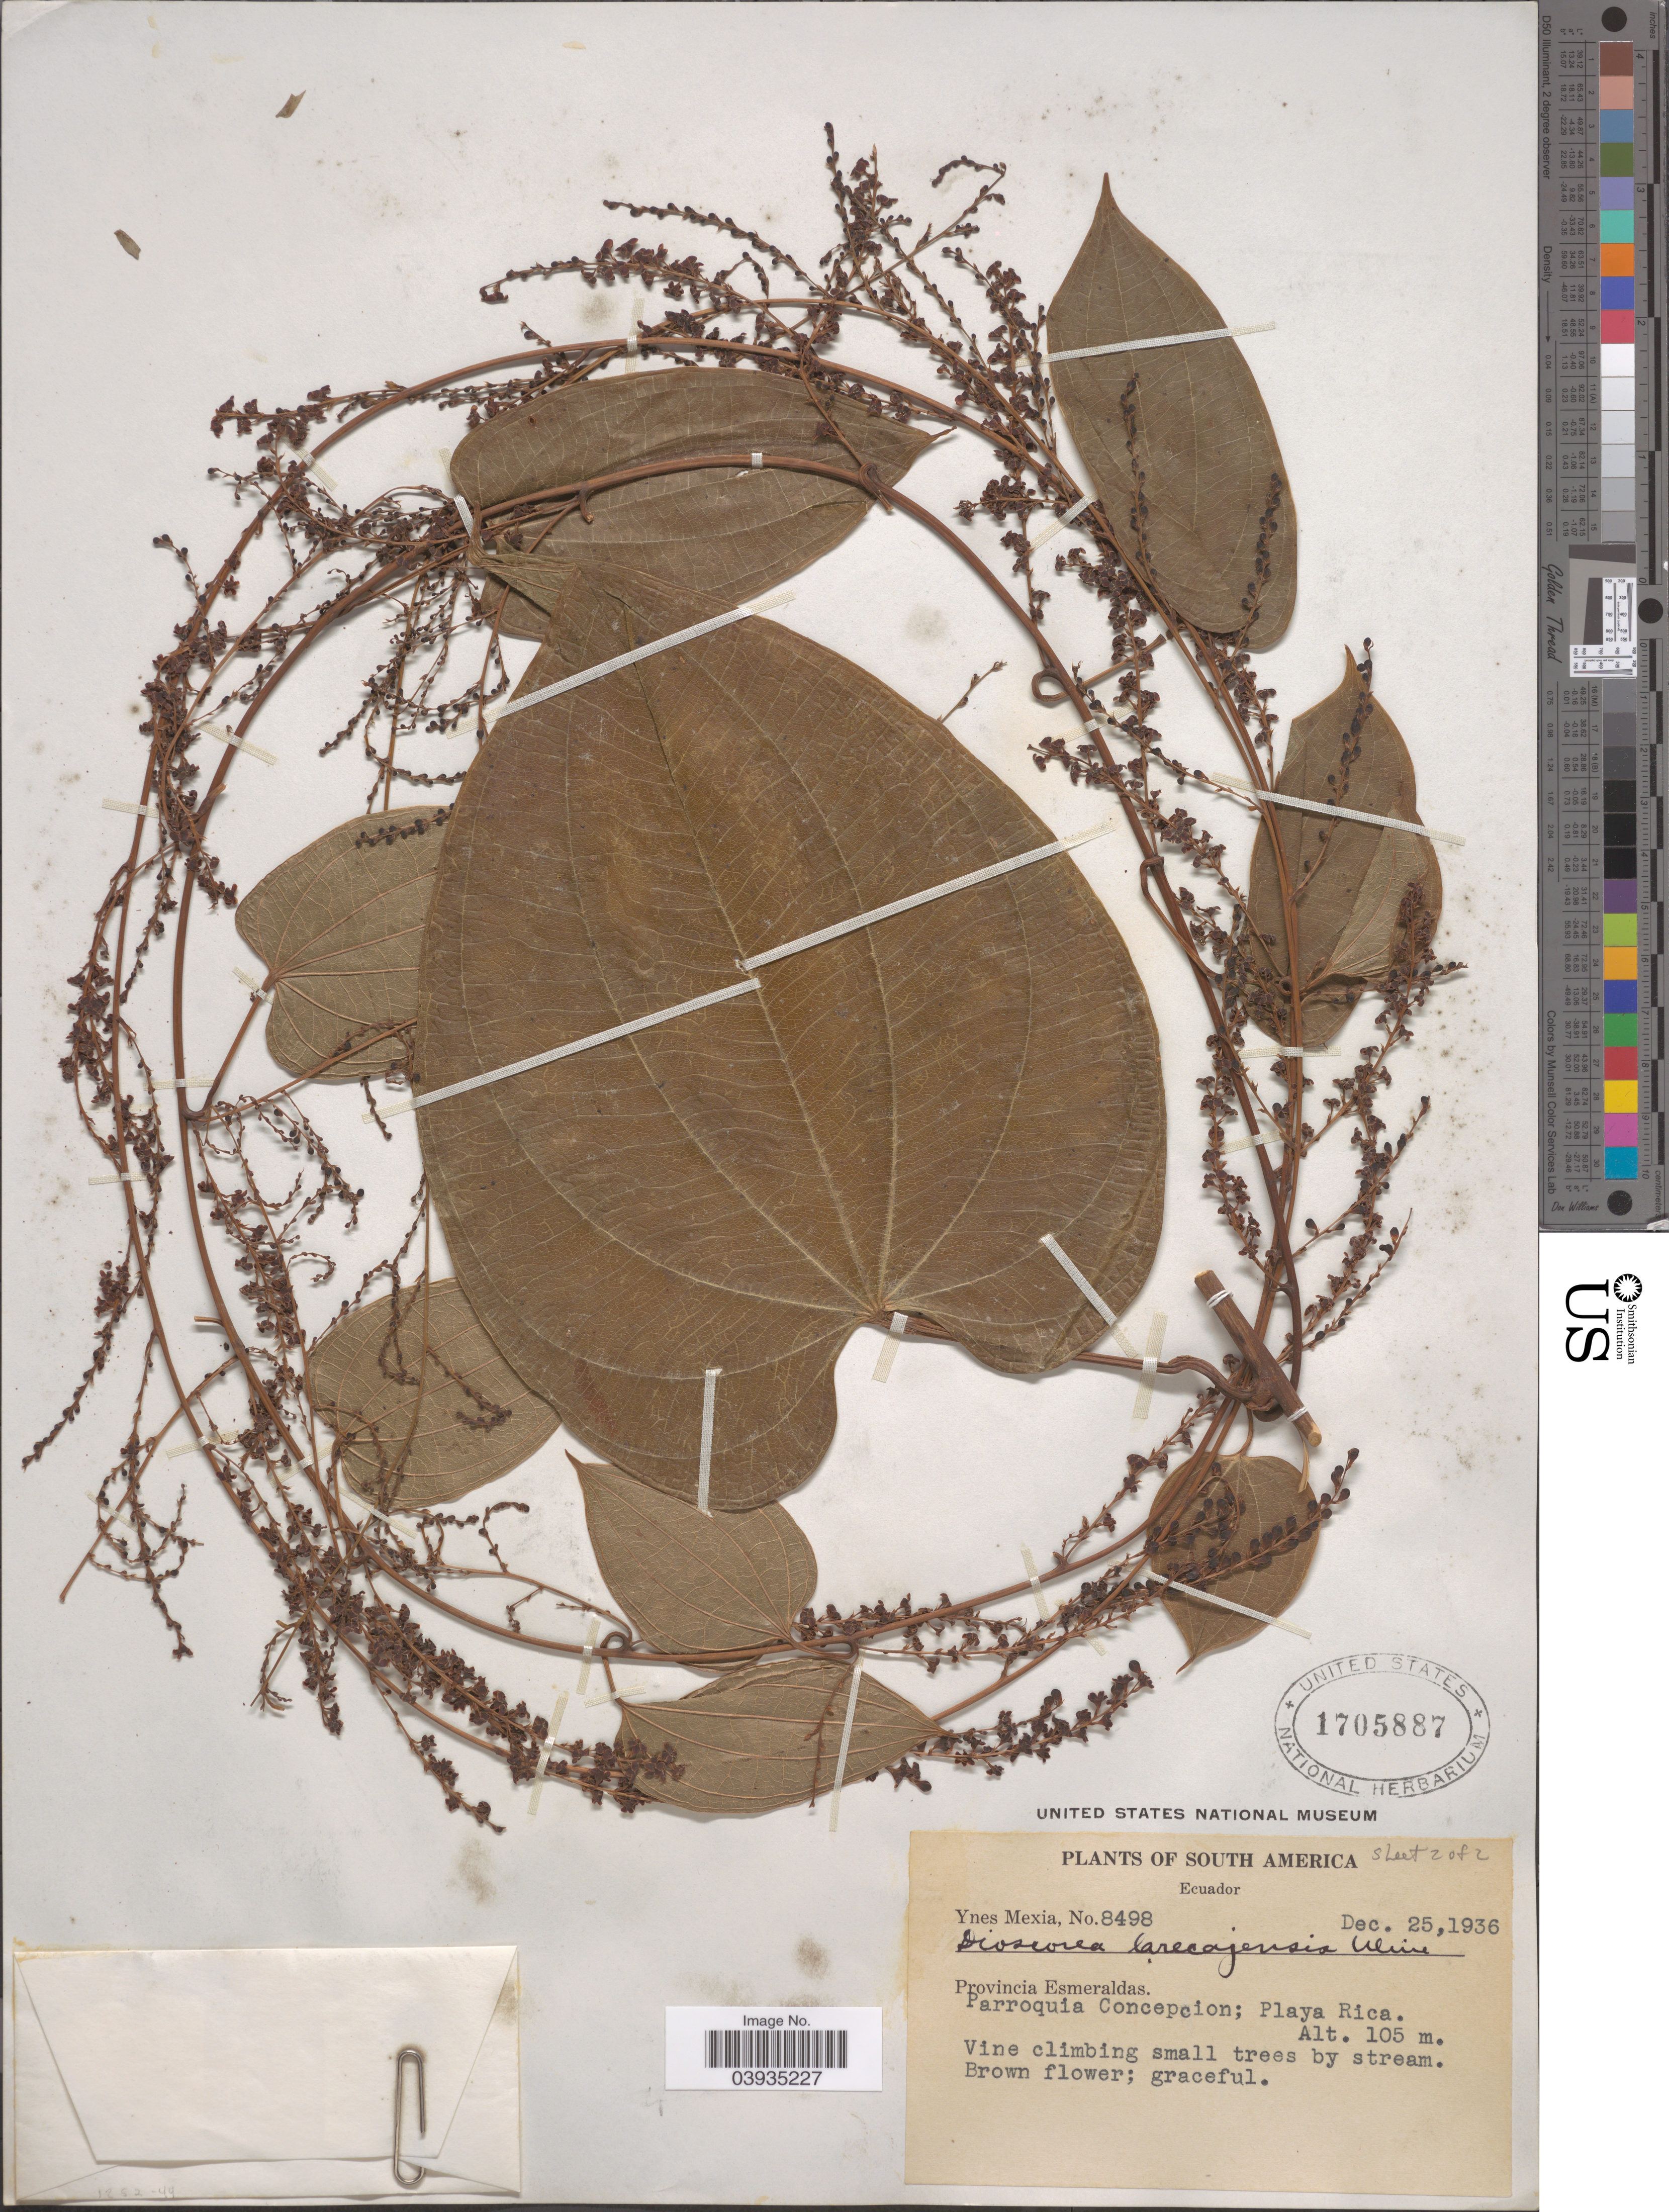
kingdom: Plantae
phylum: Tracheophyta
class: Liliopsida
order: Dioscoreales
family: Dioscoreaceae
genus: Dioscorea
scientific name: Dioscorea larecajensis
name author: Uline ex R. Knuth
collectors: Y. Mexia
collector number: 8498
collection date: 1936-12-25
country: Ecuador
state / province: Esmeraldas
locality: Parroquia Concepcion; Playa Rica.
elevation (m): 105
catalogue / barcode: US 1705887